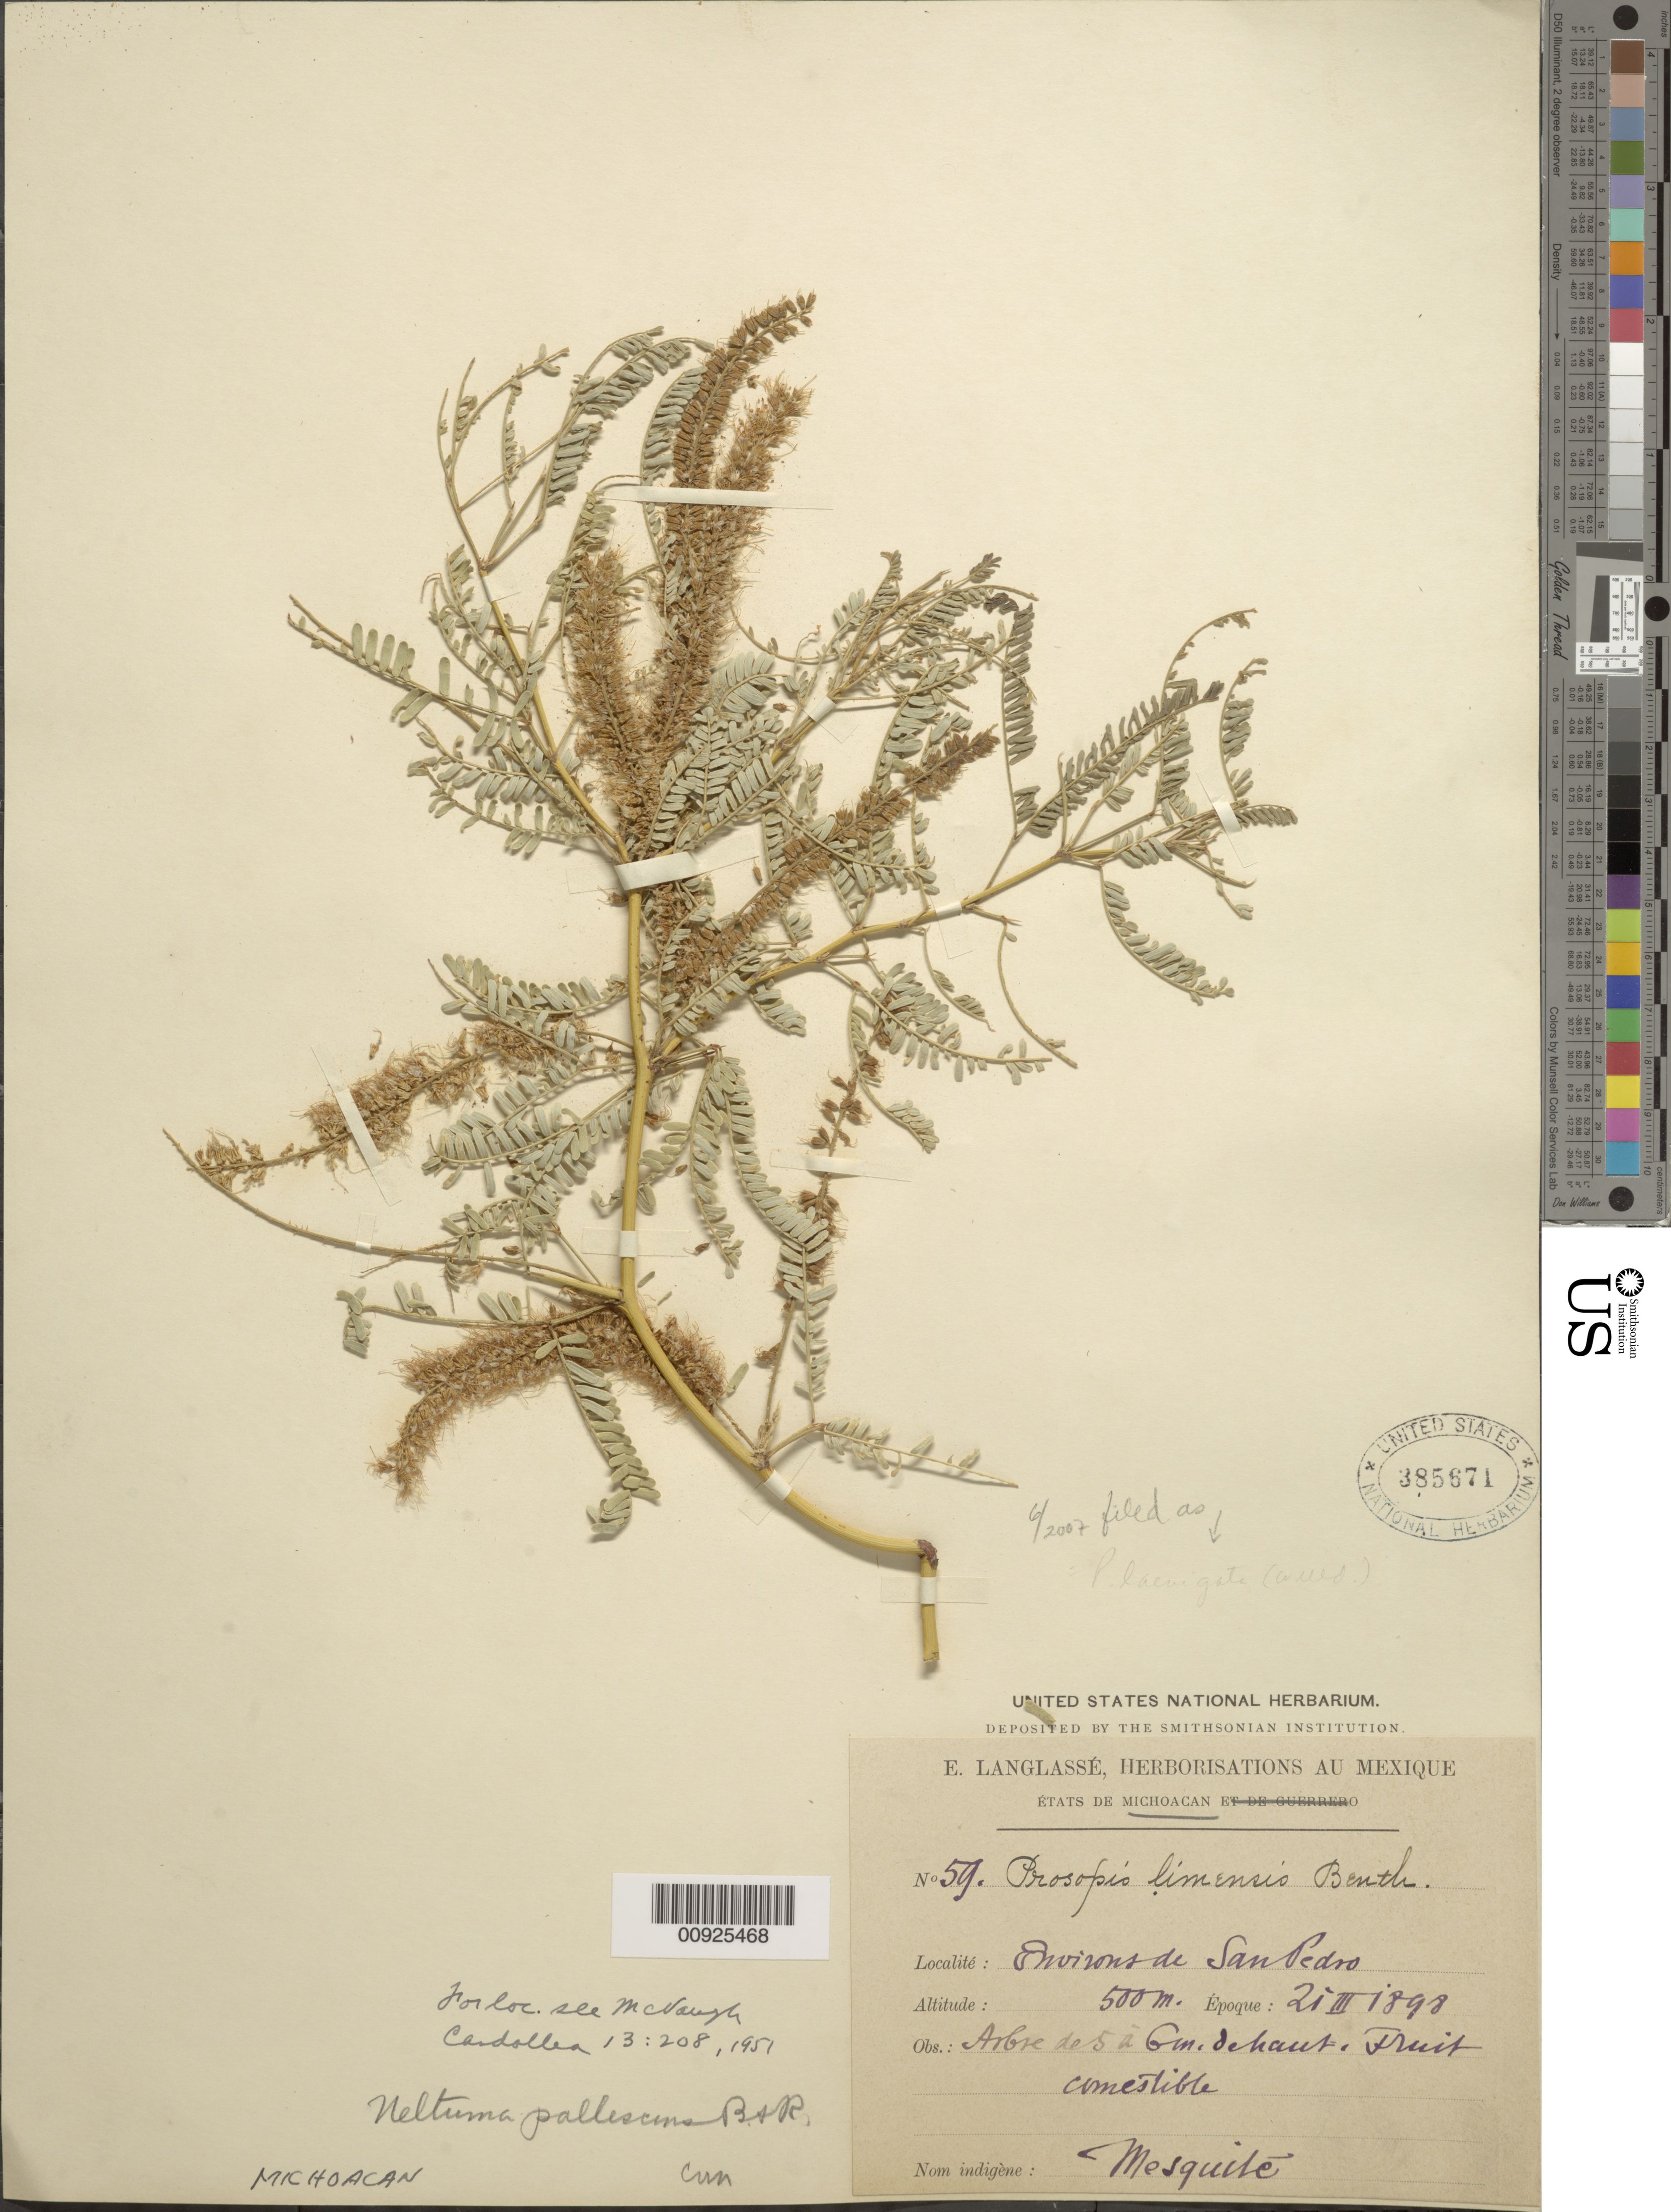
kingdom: Plantae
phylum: Tracheophyta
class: Magnoliopsida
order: Fabales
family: Fabaceae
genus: Neltuma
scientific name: Neltuma laevigata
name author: (Humb. & Bonpl. ex Willd.) Britton & Rose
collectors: E. Langlassé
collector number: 59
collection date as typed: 21 Mar 1898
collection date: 1898-03-21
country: Mexico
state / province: Michoacán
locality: Environs de San Pedro, État de Michoacán.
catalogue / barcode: US 385671